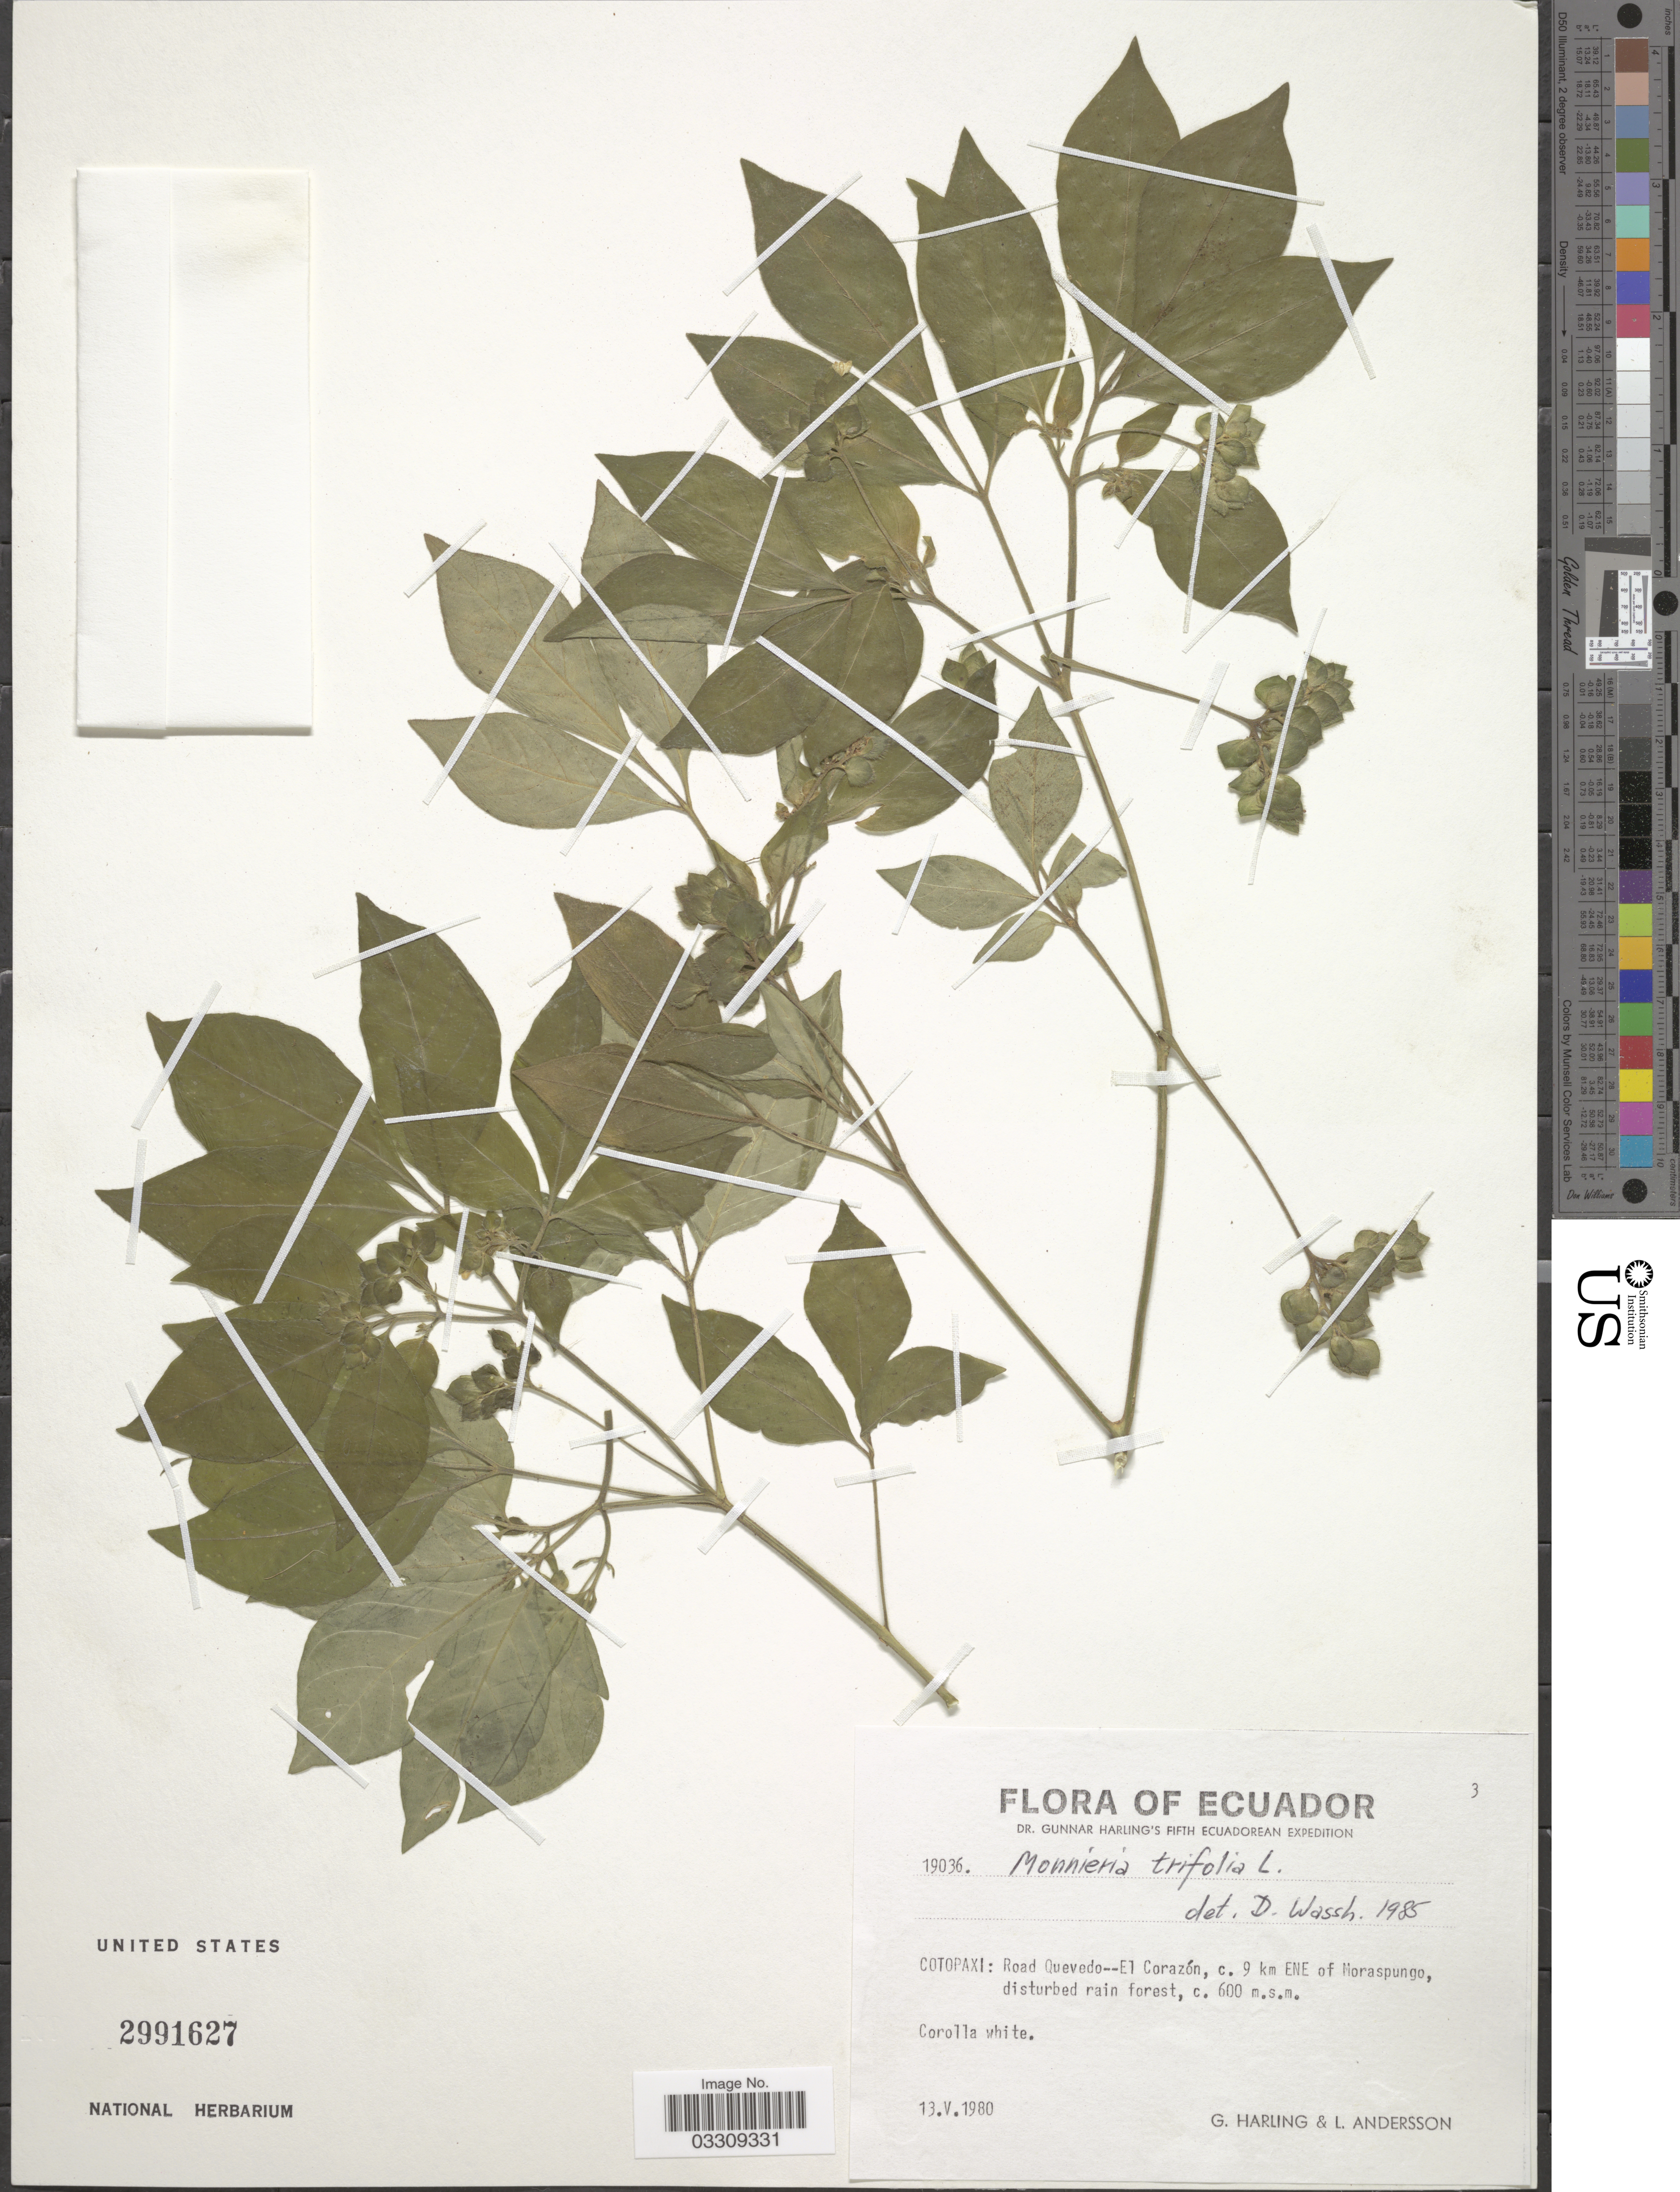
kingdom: Plantae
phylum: Tracheophyta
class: Magnoliopsida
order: Sapindales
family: Rutaceae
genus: Ertela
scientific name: Ertela trifolia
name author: (L.) Kuntze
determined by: Strong, Mark T., (BOT), Smithsonian Institution - National Museum of Natural History (UNITED STATES)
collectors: G. Harling & L. Andersson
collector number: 19036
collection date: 1980-05-13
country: Ecuador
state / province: Cotopaxi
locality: Road Quevedo-El Corazón, c. 9 km ENE of Moraspungo.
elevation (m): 600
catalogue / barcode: US 2991627